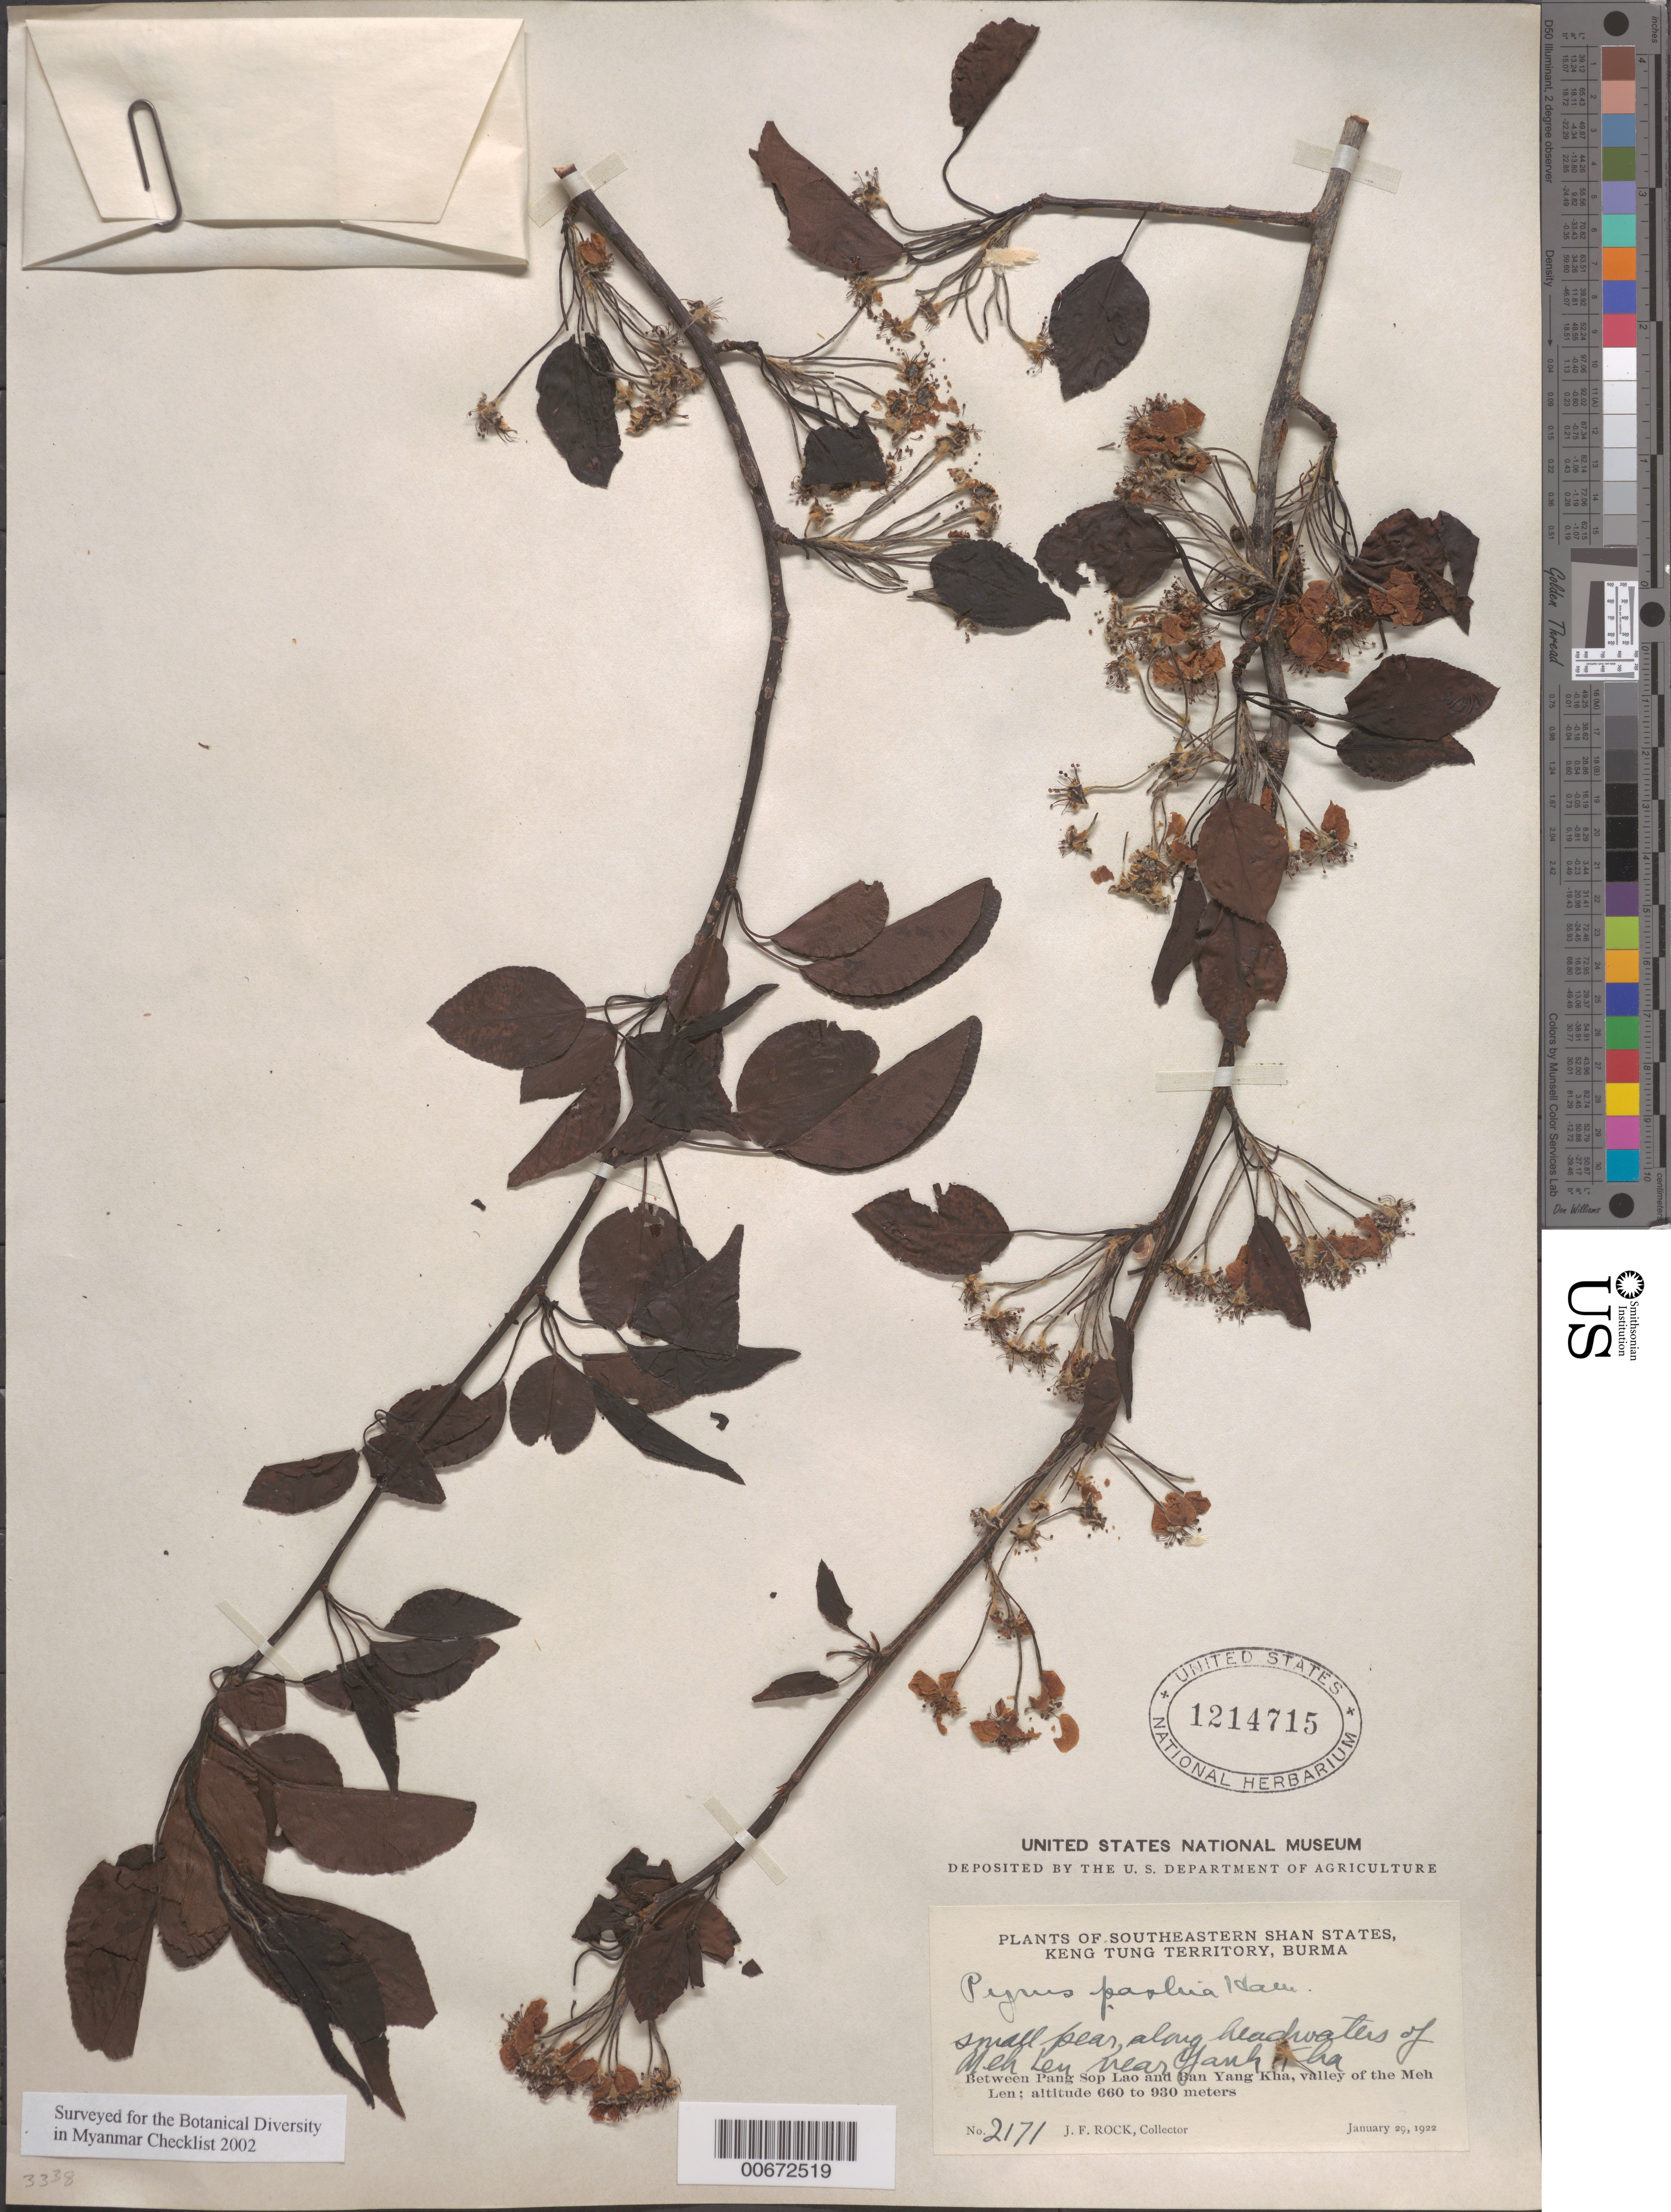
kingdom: Plantae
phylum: Tracheophyta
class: Magnoliopsida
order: Rosales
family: Rosaceae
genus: Pyrus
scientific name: Pyrus pashia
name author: Buch.-Ham. ex D. Don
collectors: J. F. Rock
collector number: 2171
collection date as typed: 29 Jan 1922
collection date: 1922-01-29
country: Myanmar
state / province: Shan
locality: Keng Tung Territory, between Ban Yang Kha and Ping Hoi Hpi Bang, Valley of the Meh Len.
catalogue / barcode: US 1214715